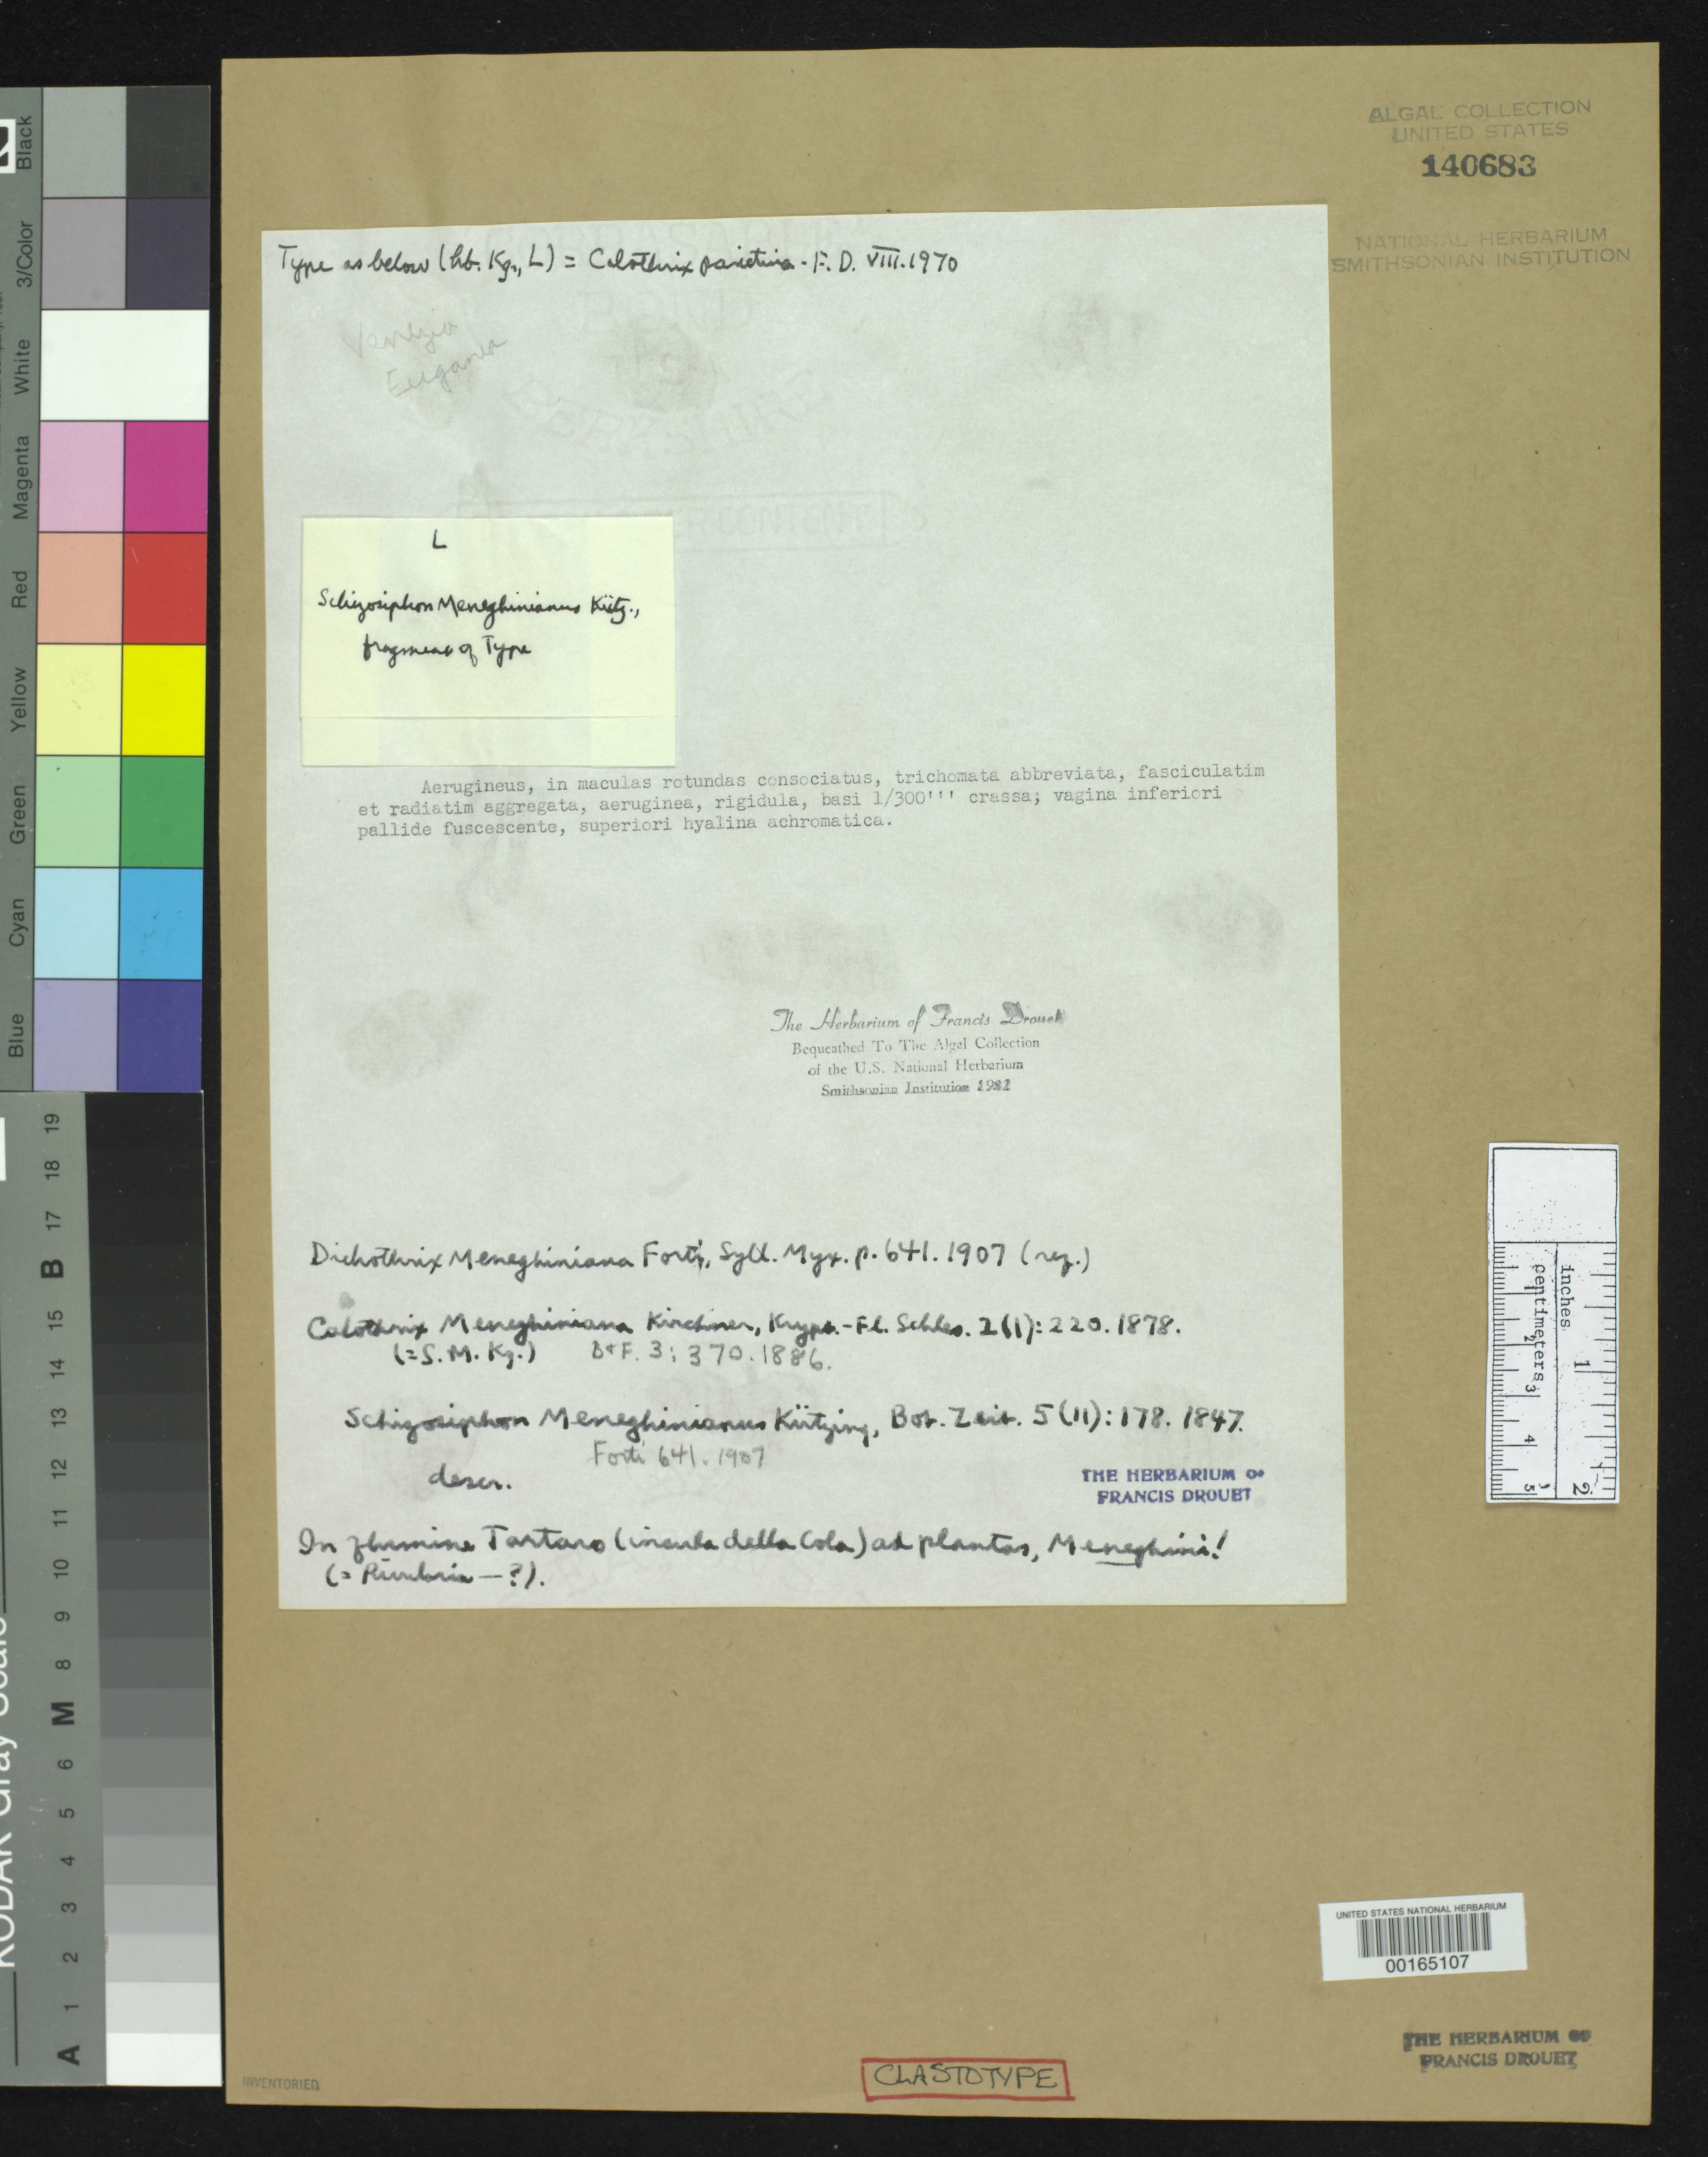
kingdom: Bacteria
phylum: Cyanobacteria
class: Cyanobacteriia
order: Cyanobacteriales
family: Nostocaceae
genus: Schizosiphon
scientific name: Schizosiphon meneghinianus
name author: Kütz.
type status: Clastotype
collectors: G. G. Meneghini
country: Italy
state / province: Veneto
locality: Tartaro River, Euganea. Venezia.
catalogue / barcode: US 140683